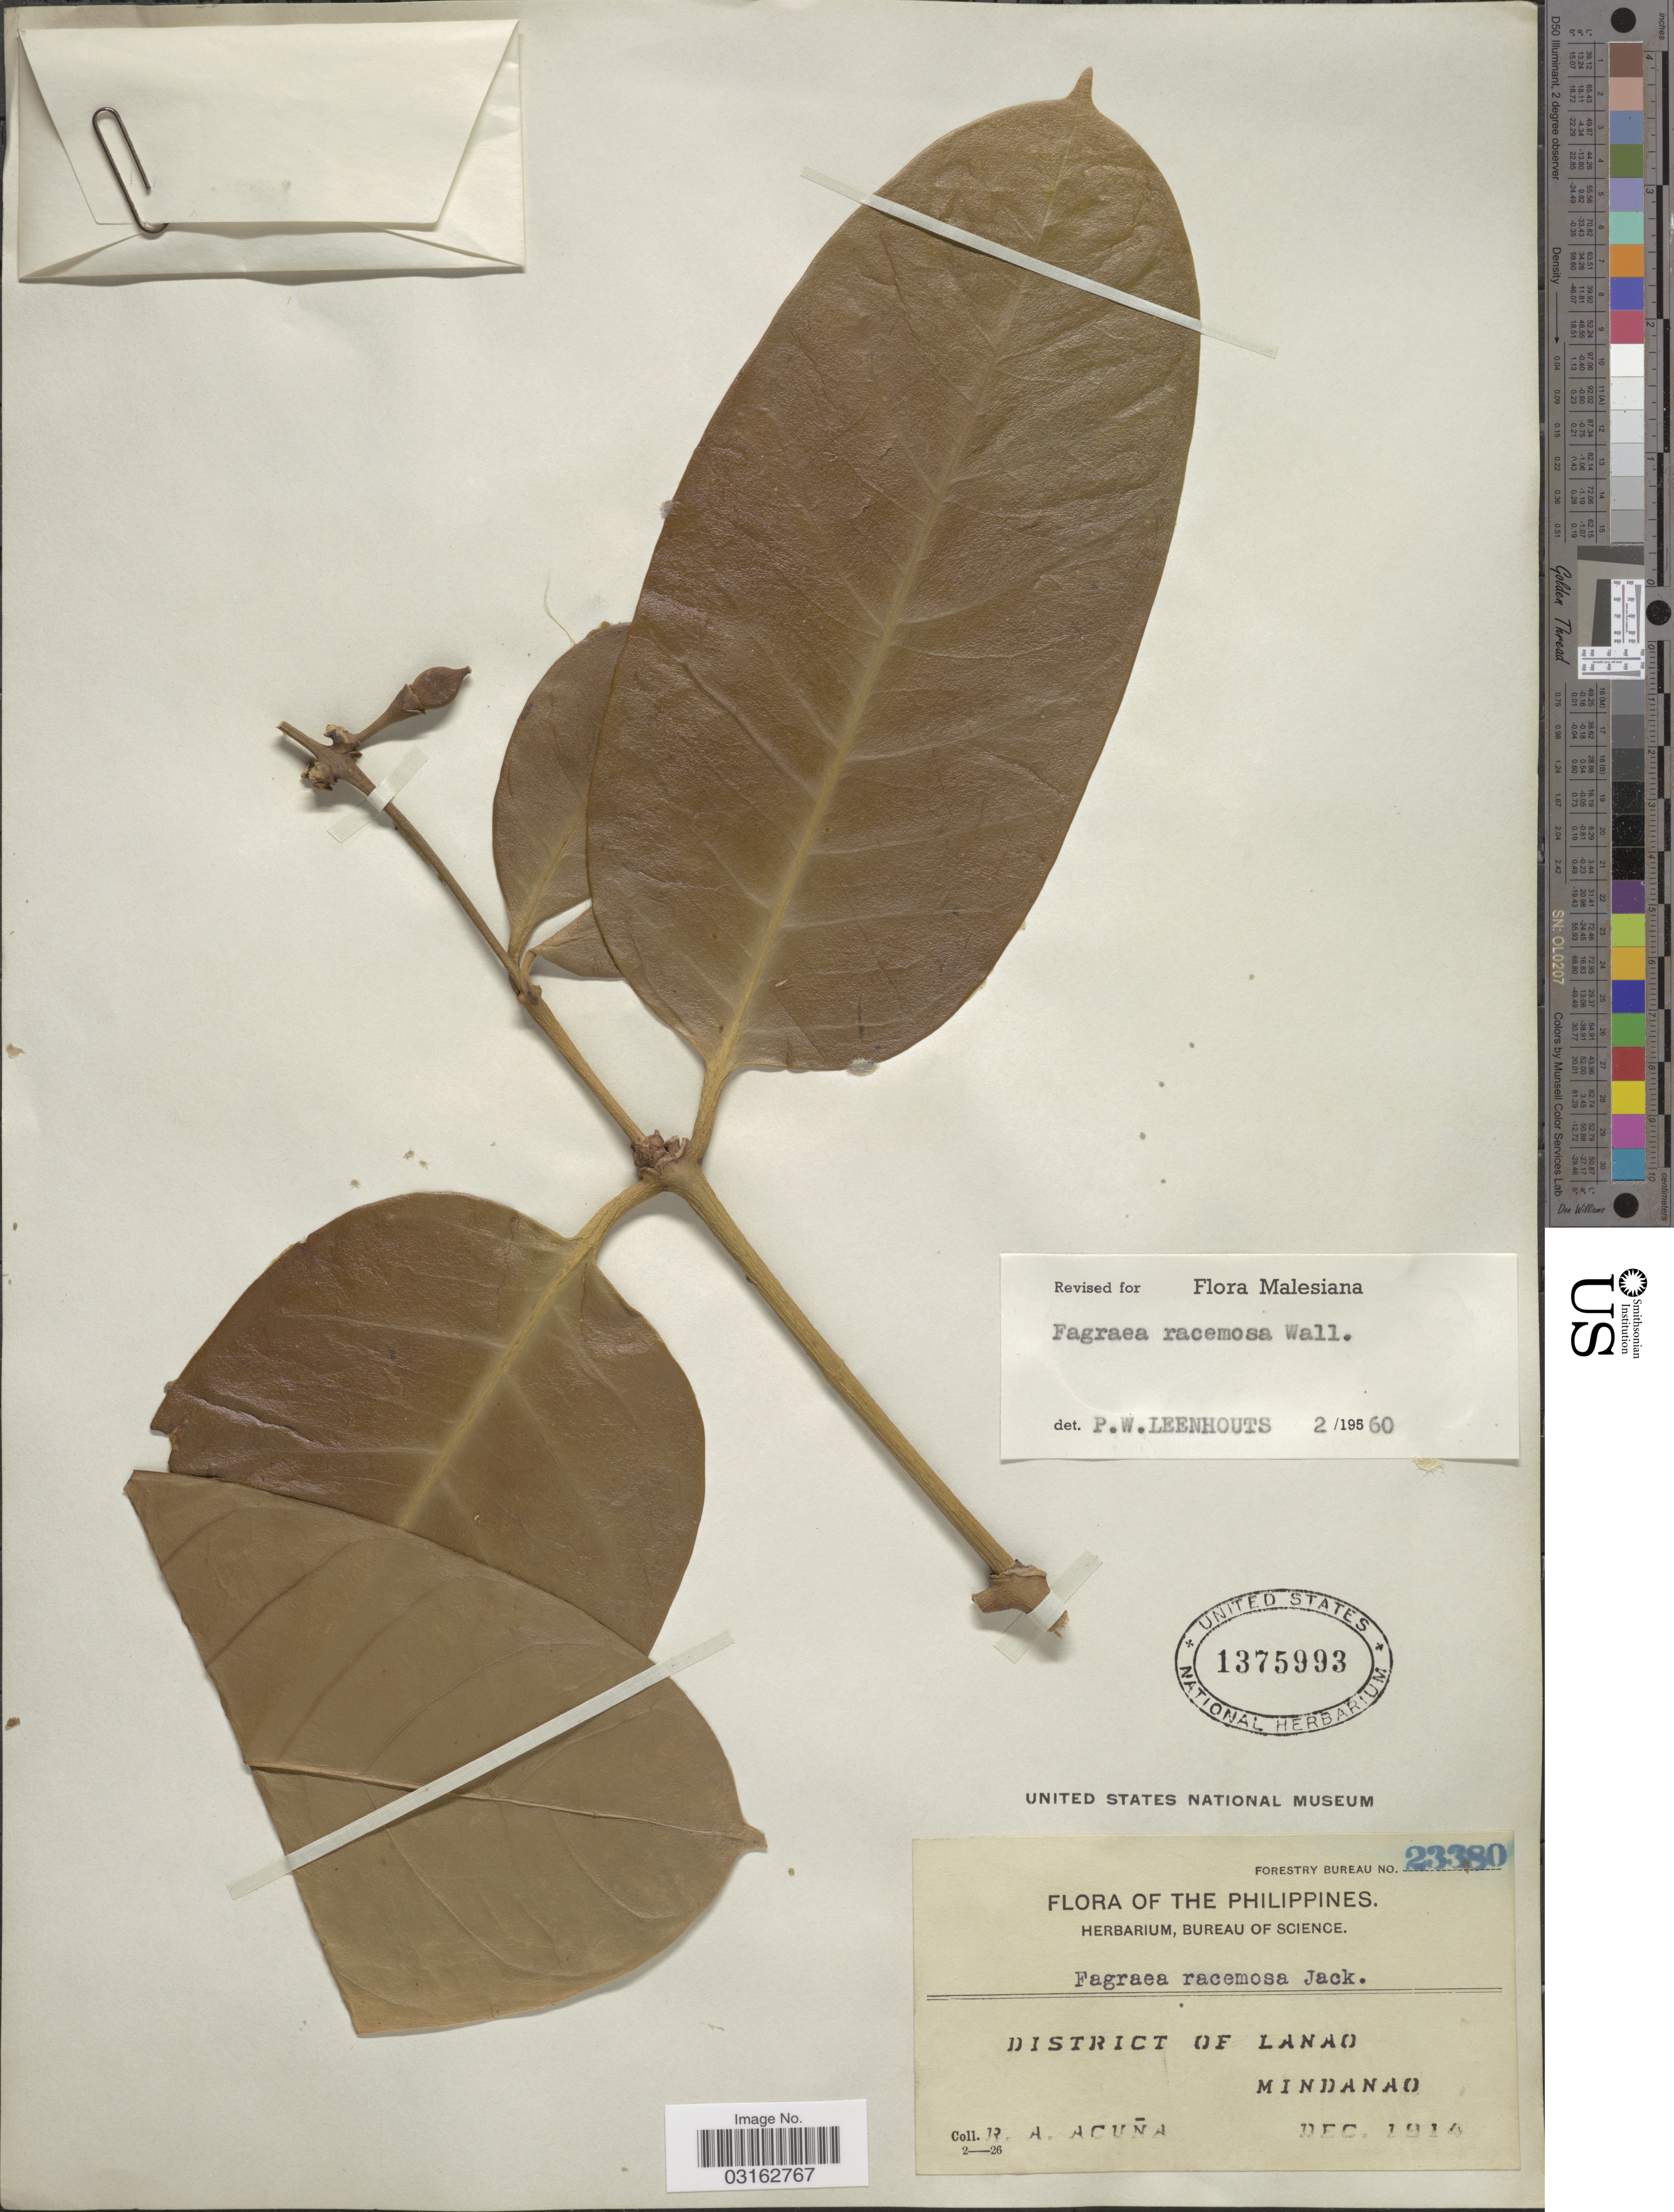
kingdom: Plantae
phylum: Tracheophyta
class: Magnoliopsida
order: Gentianales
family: Gentianaceae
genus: Fagraea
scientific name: Fagraea racemosa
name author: Jack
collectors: R. A. Acuña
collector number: Forestry Bureau 23380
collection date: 1914-12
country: Philippines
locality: District of Lanao, Mindanao.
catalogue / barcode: US 1375993